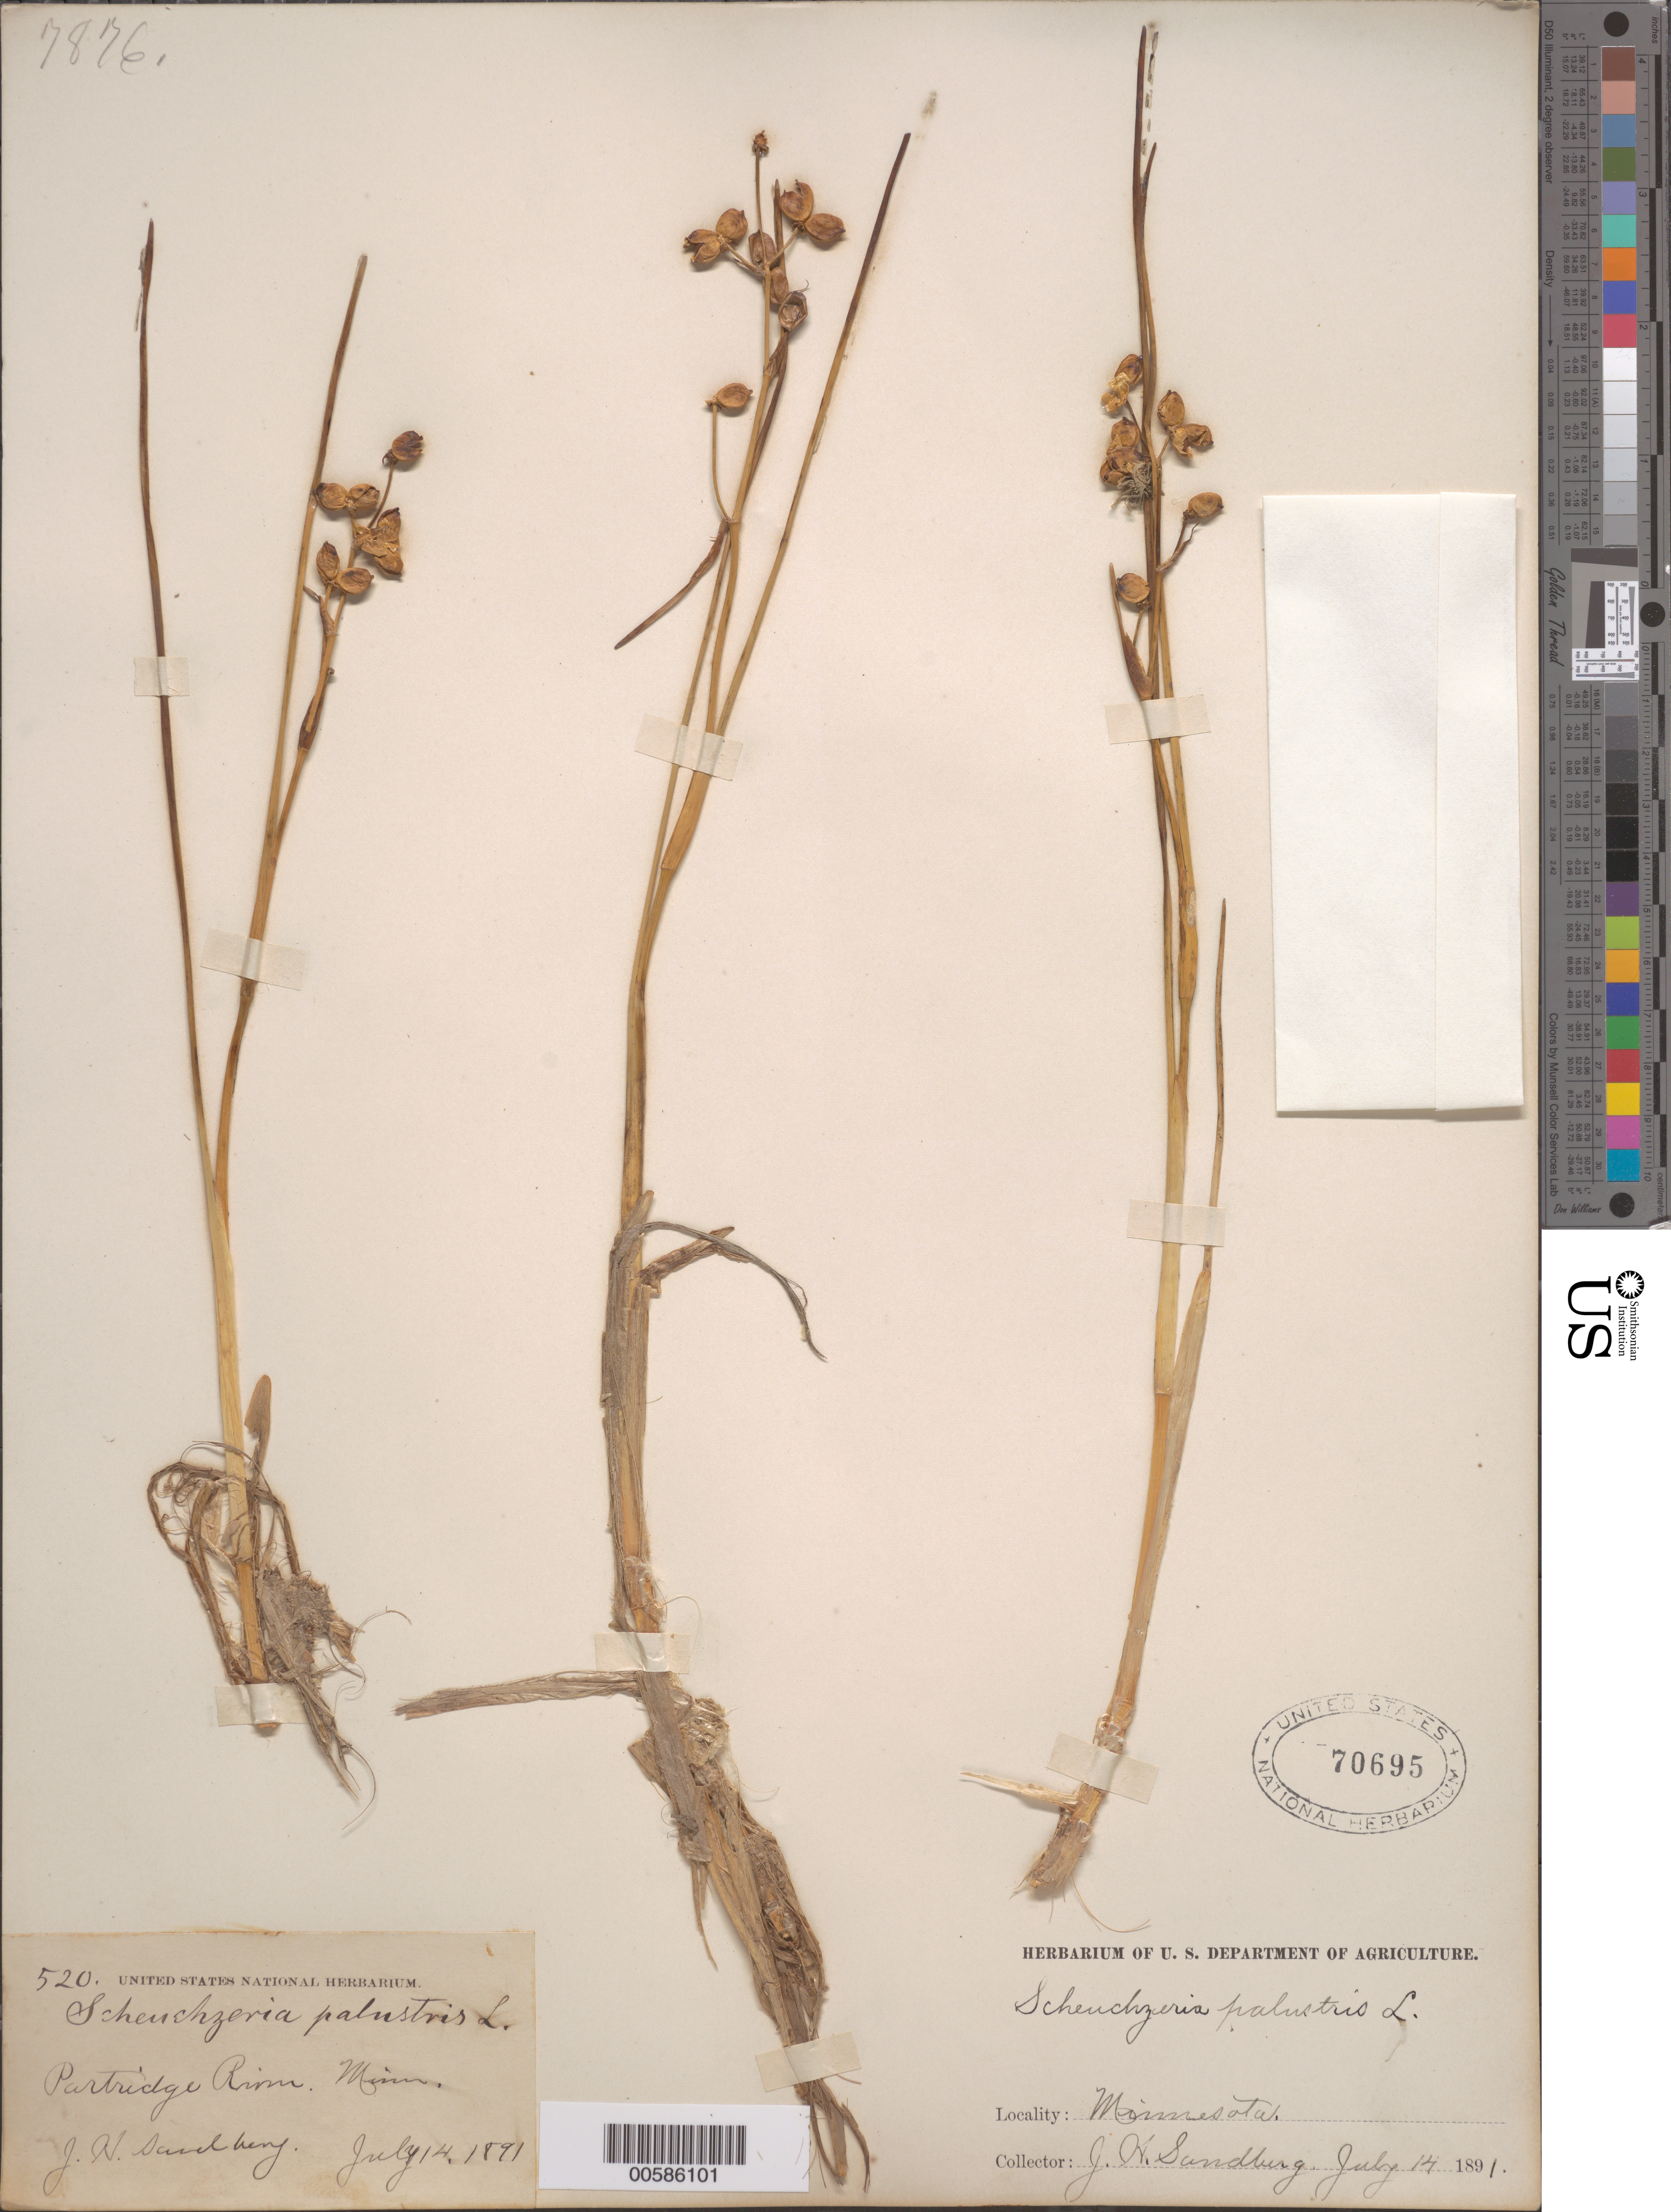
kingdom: Plantae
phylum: Tracheophyta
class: Liliopsida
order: Alismatales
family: Scheuchzeriaceae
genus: Scheuchzeria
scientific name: Scheuchzeria palustris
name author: L.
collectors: J. H. Sandberg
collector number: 520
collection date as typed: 14 Jul 1891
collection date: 1891-07-14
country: United States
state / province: Minnesota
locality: Partridge River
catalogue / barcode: US 70695